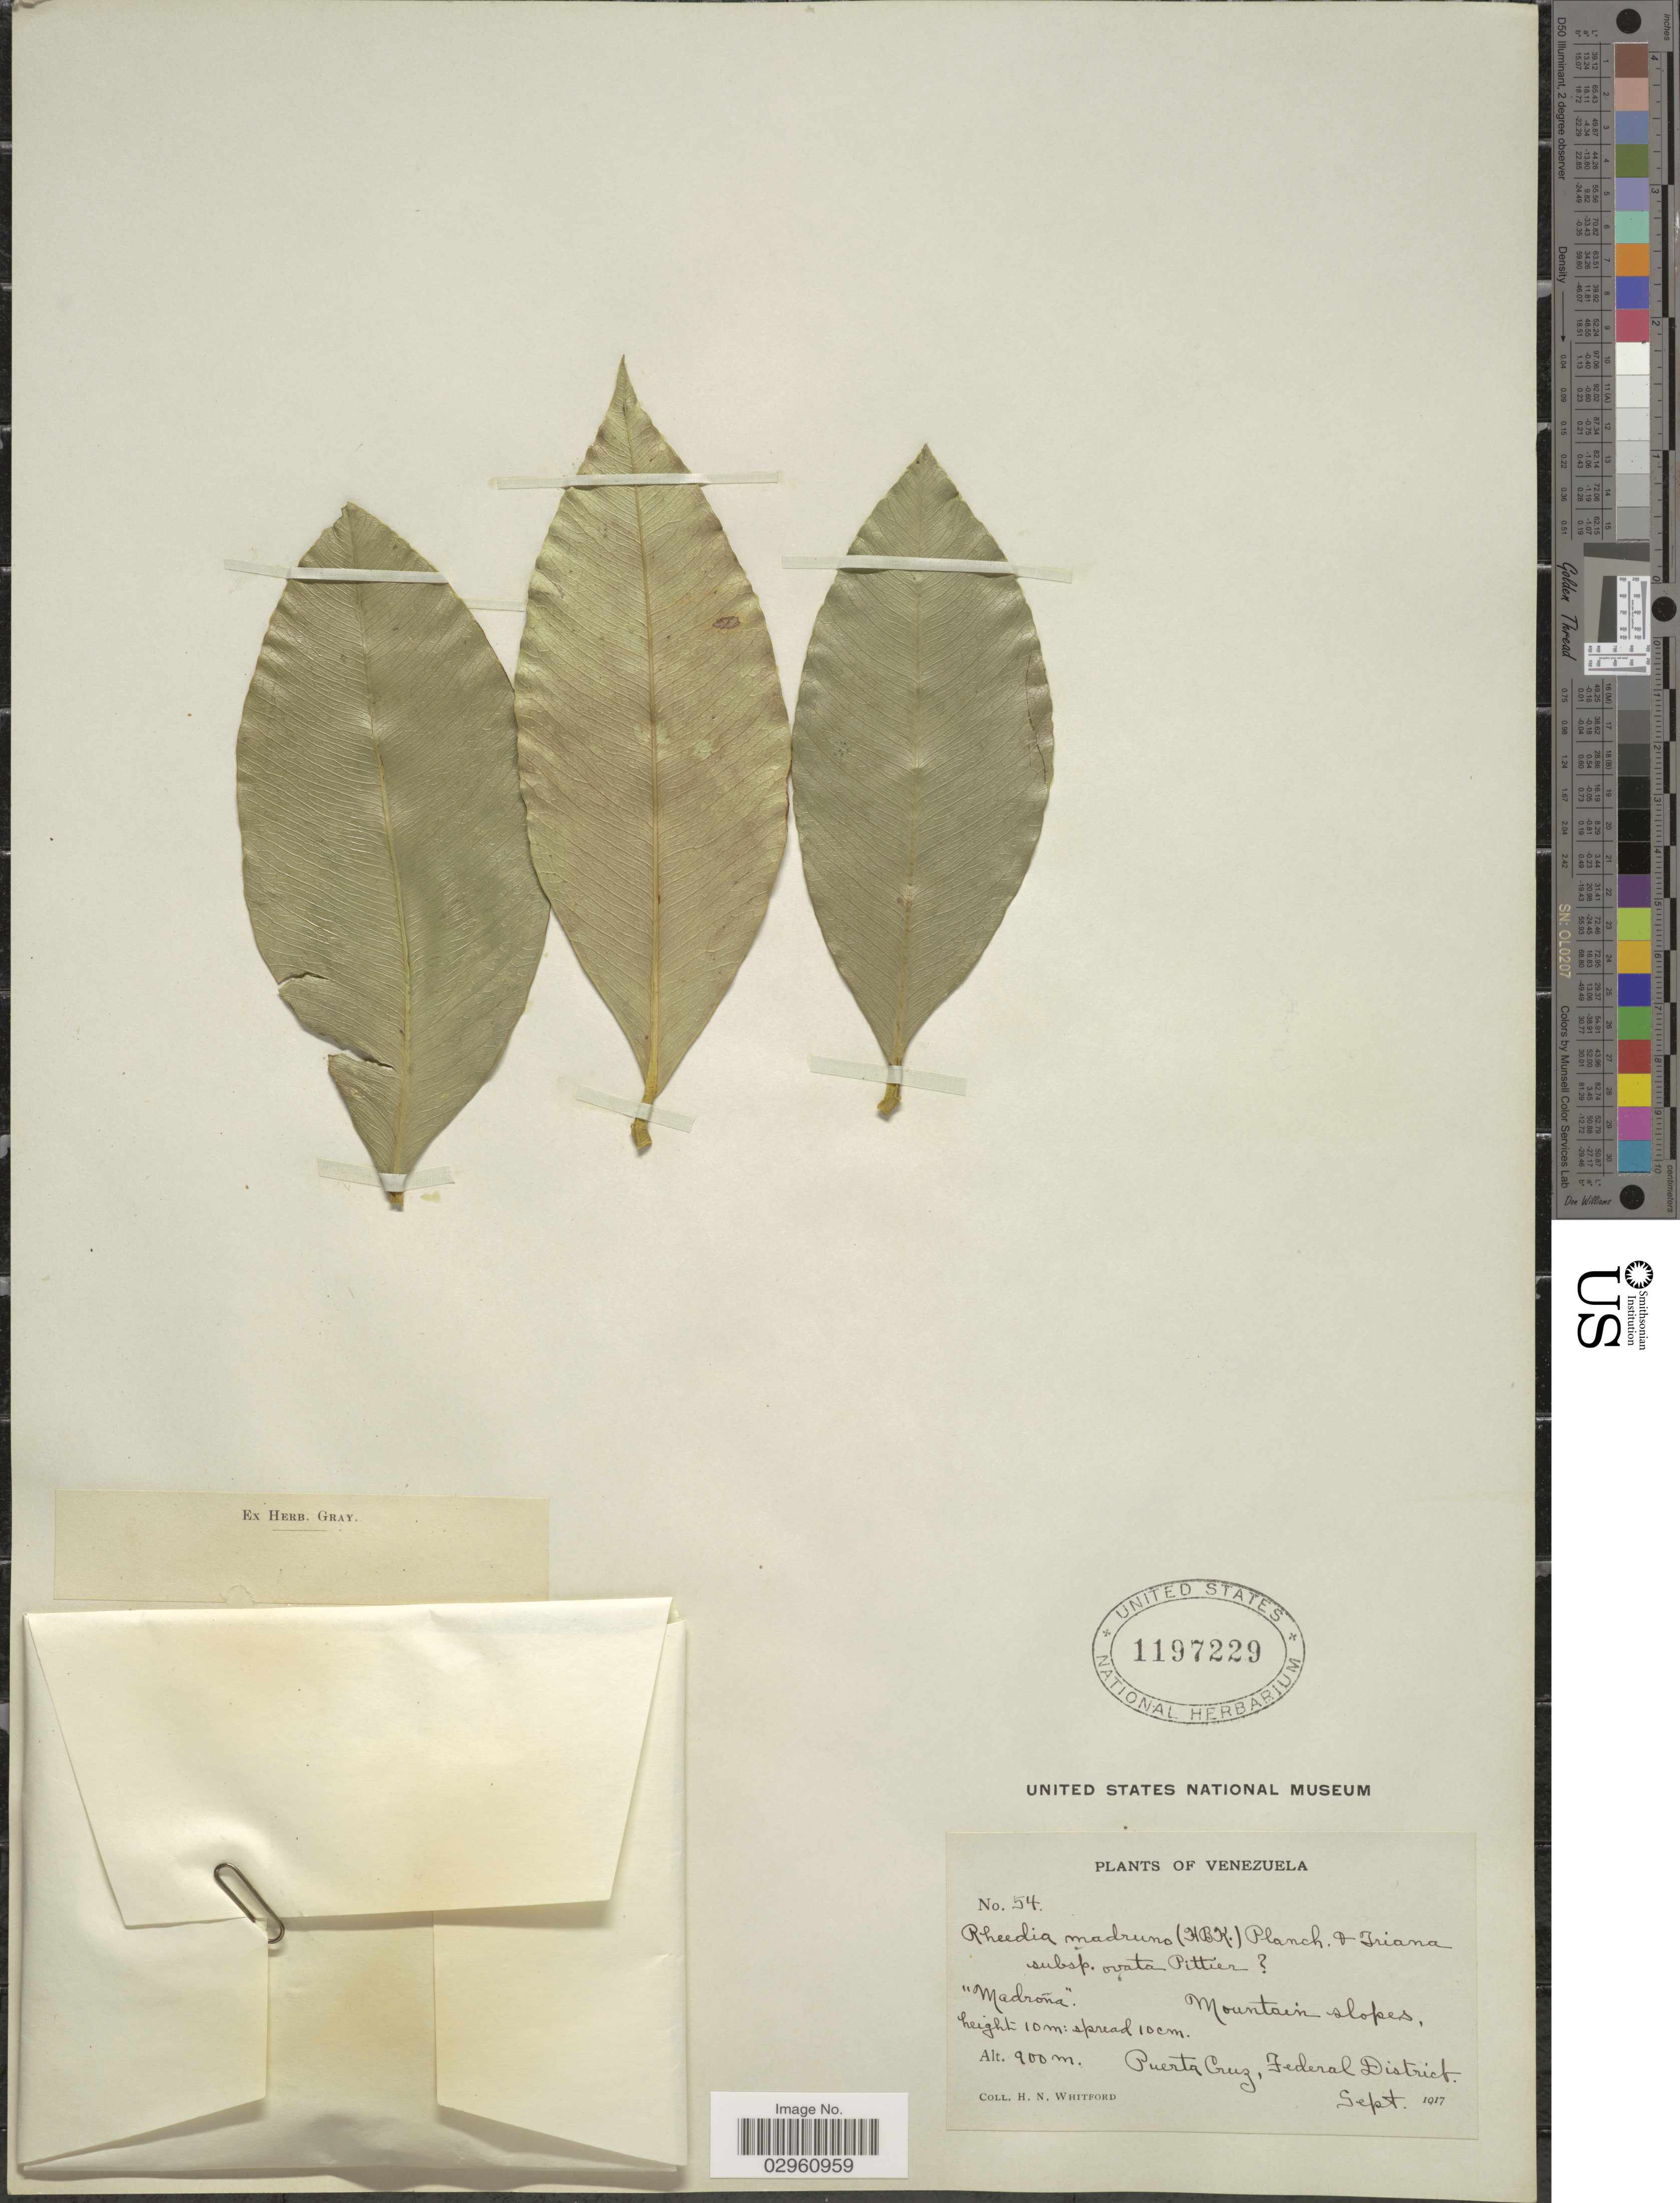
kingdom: Plantae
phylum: Tracheophyta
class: Magnoliopsida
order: Malpighiales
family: Clusiaceae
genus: Garcinia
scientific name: Garcinia madruno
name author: (Kunth) Hammel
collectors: H. N. Whitford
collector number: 54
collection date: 1917-09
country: Venezuela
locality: Mountain slopes, Puerta Cruz, Federal District.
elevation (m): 900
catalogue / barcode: US 1197229